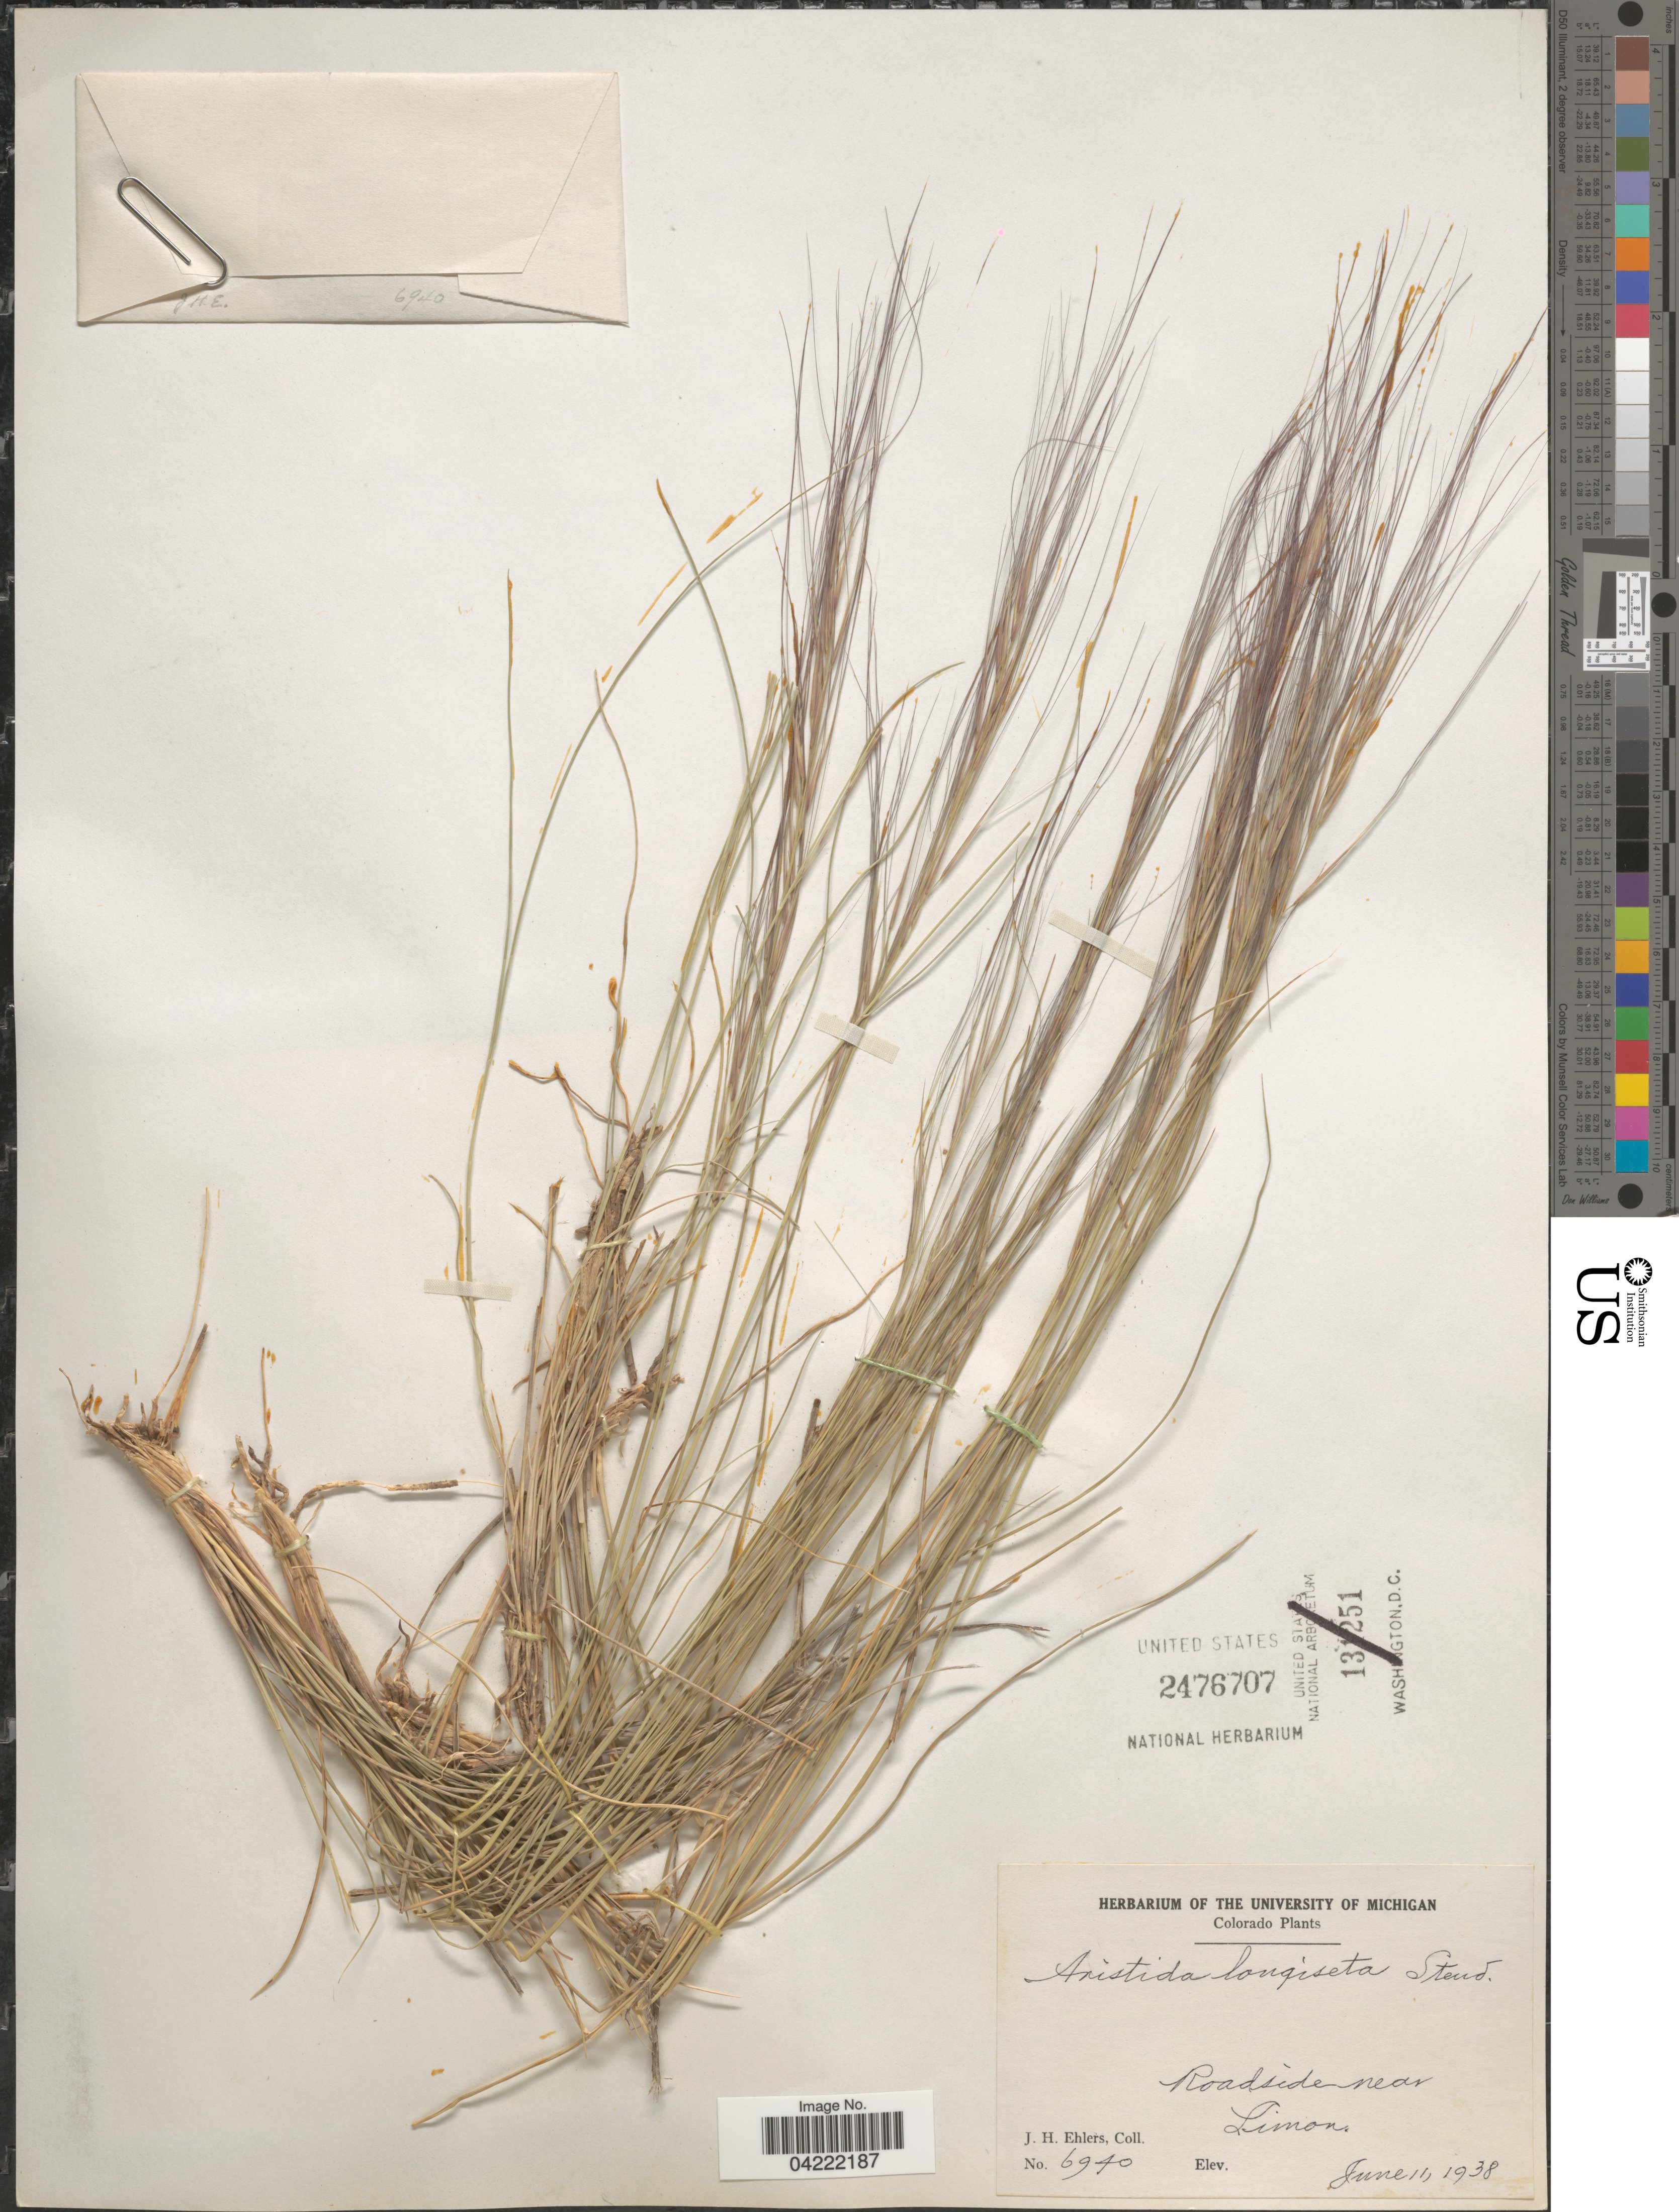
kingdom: Plantae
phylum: Tracheophyta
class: Liliopsida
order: Poales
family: Poaceae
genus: Aristida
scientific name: Aristida purpurea var. longiseta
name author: (Steud.) Vasey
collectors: J. H. Ehlers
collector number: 6940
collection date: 1938-06-11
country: United States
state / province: Colorado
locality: Roadside near Simon.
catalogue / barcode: US 2476707